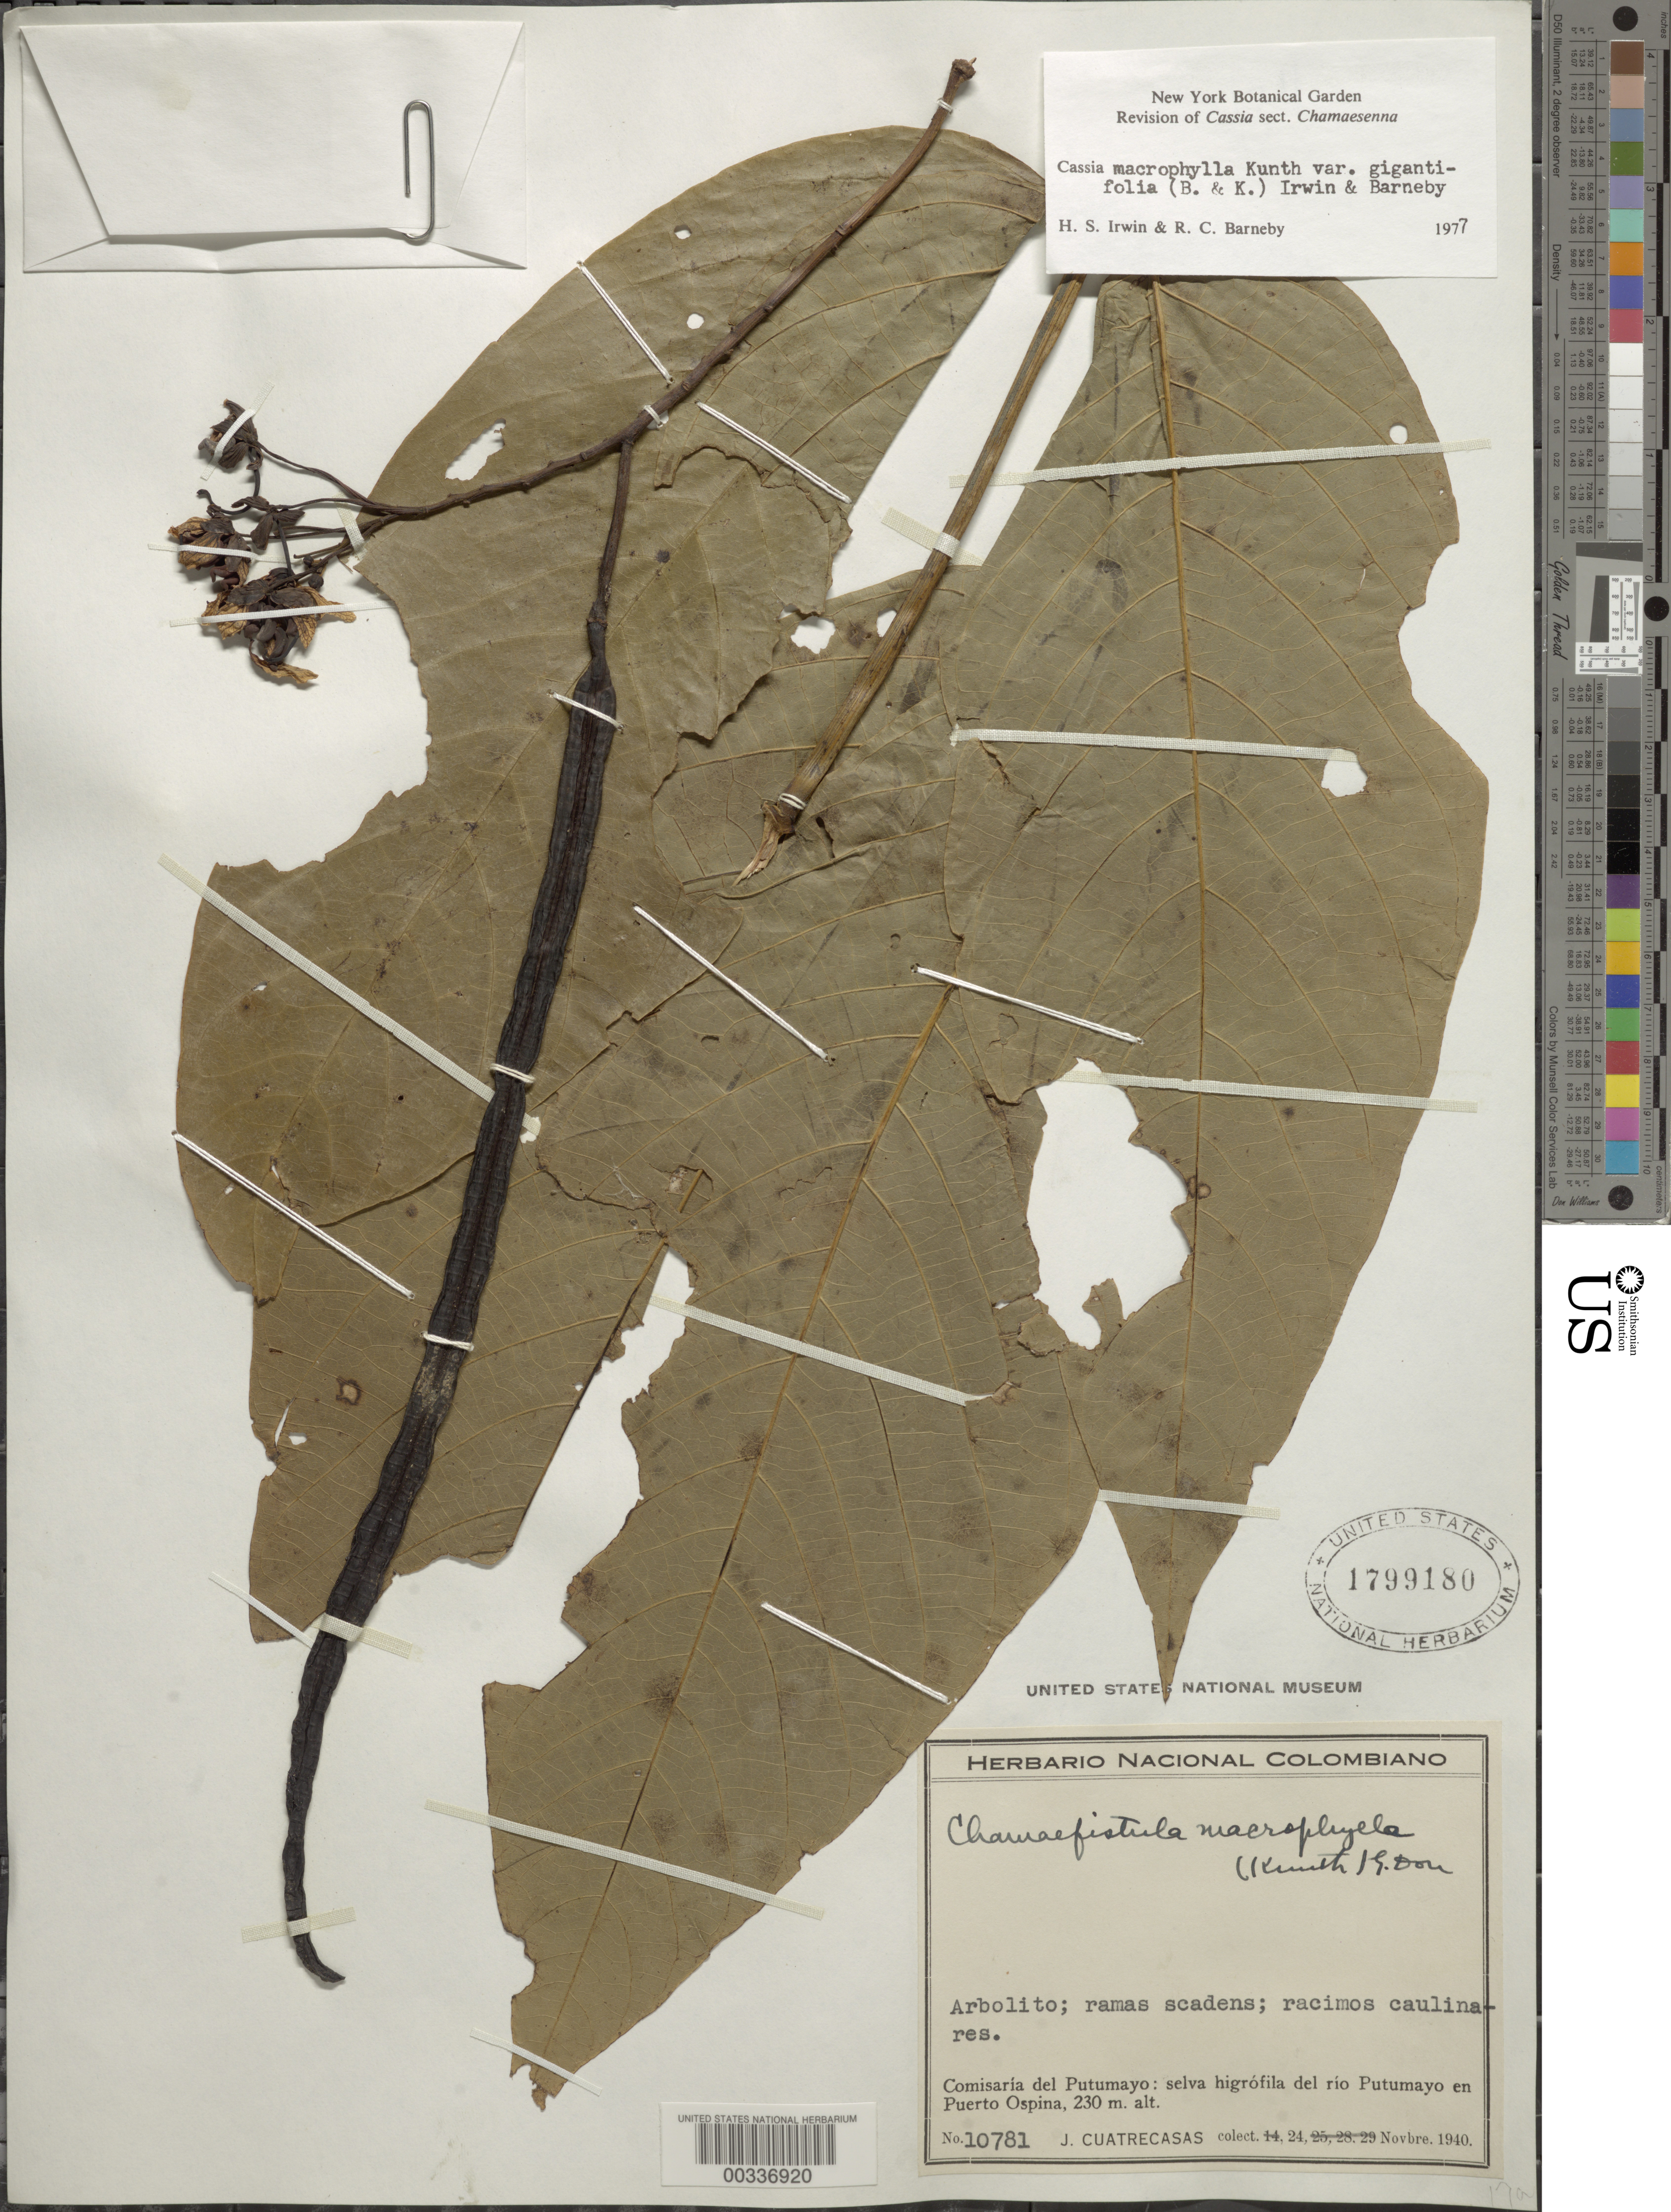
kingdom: Plantae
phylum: Tracheophyta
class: Magnoliopsida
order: Fabales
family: Fabaceae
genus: Senna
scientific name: Senna macrophylla var. gigantifolia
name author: (Britton & Killip) H.S. Irwin & Barneby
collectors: J. Cuatrecasas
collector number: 10781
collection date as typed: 24 Nov 1940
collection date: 1940-11-24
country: Colombia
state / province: Putumayo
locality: Rio Putumayo in Puerto Ospina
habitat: Hydrophyllic forest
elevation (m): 230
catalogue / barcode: US 1799180